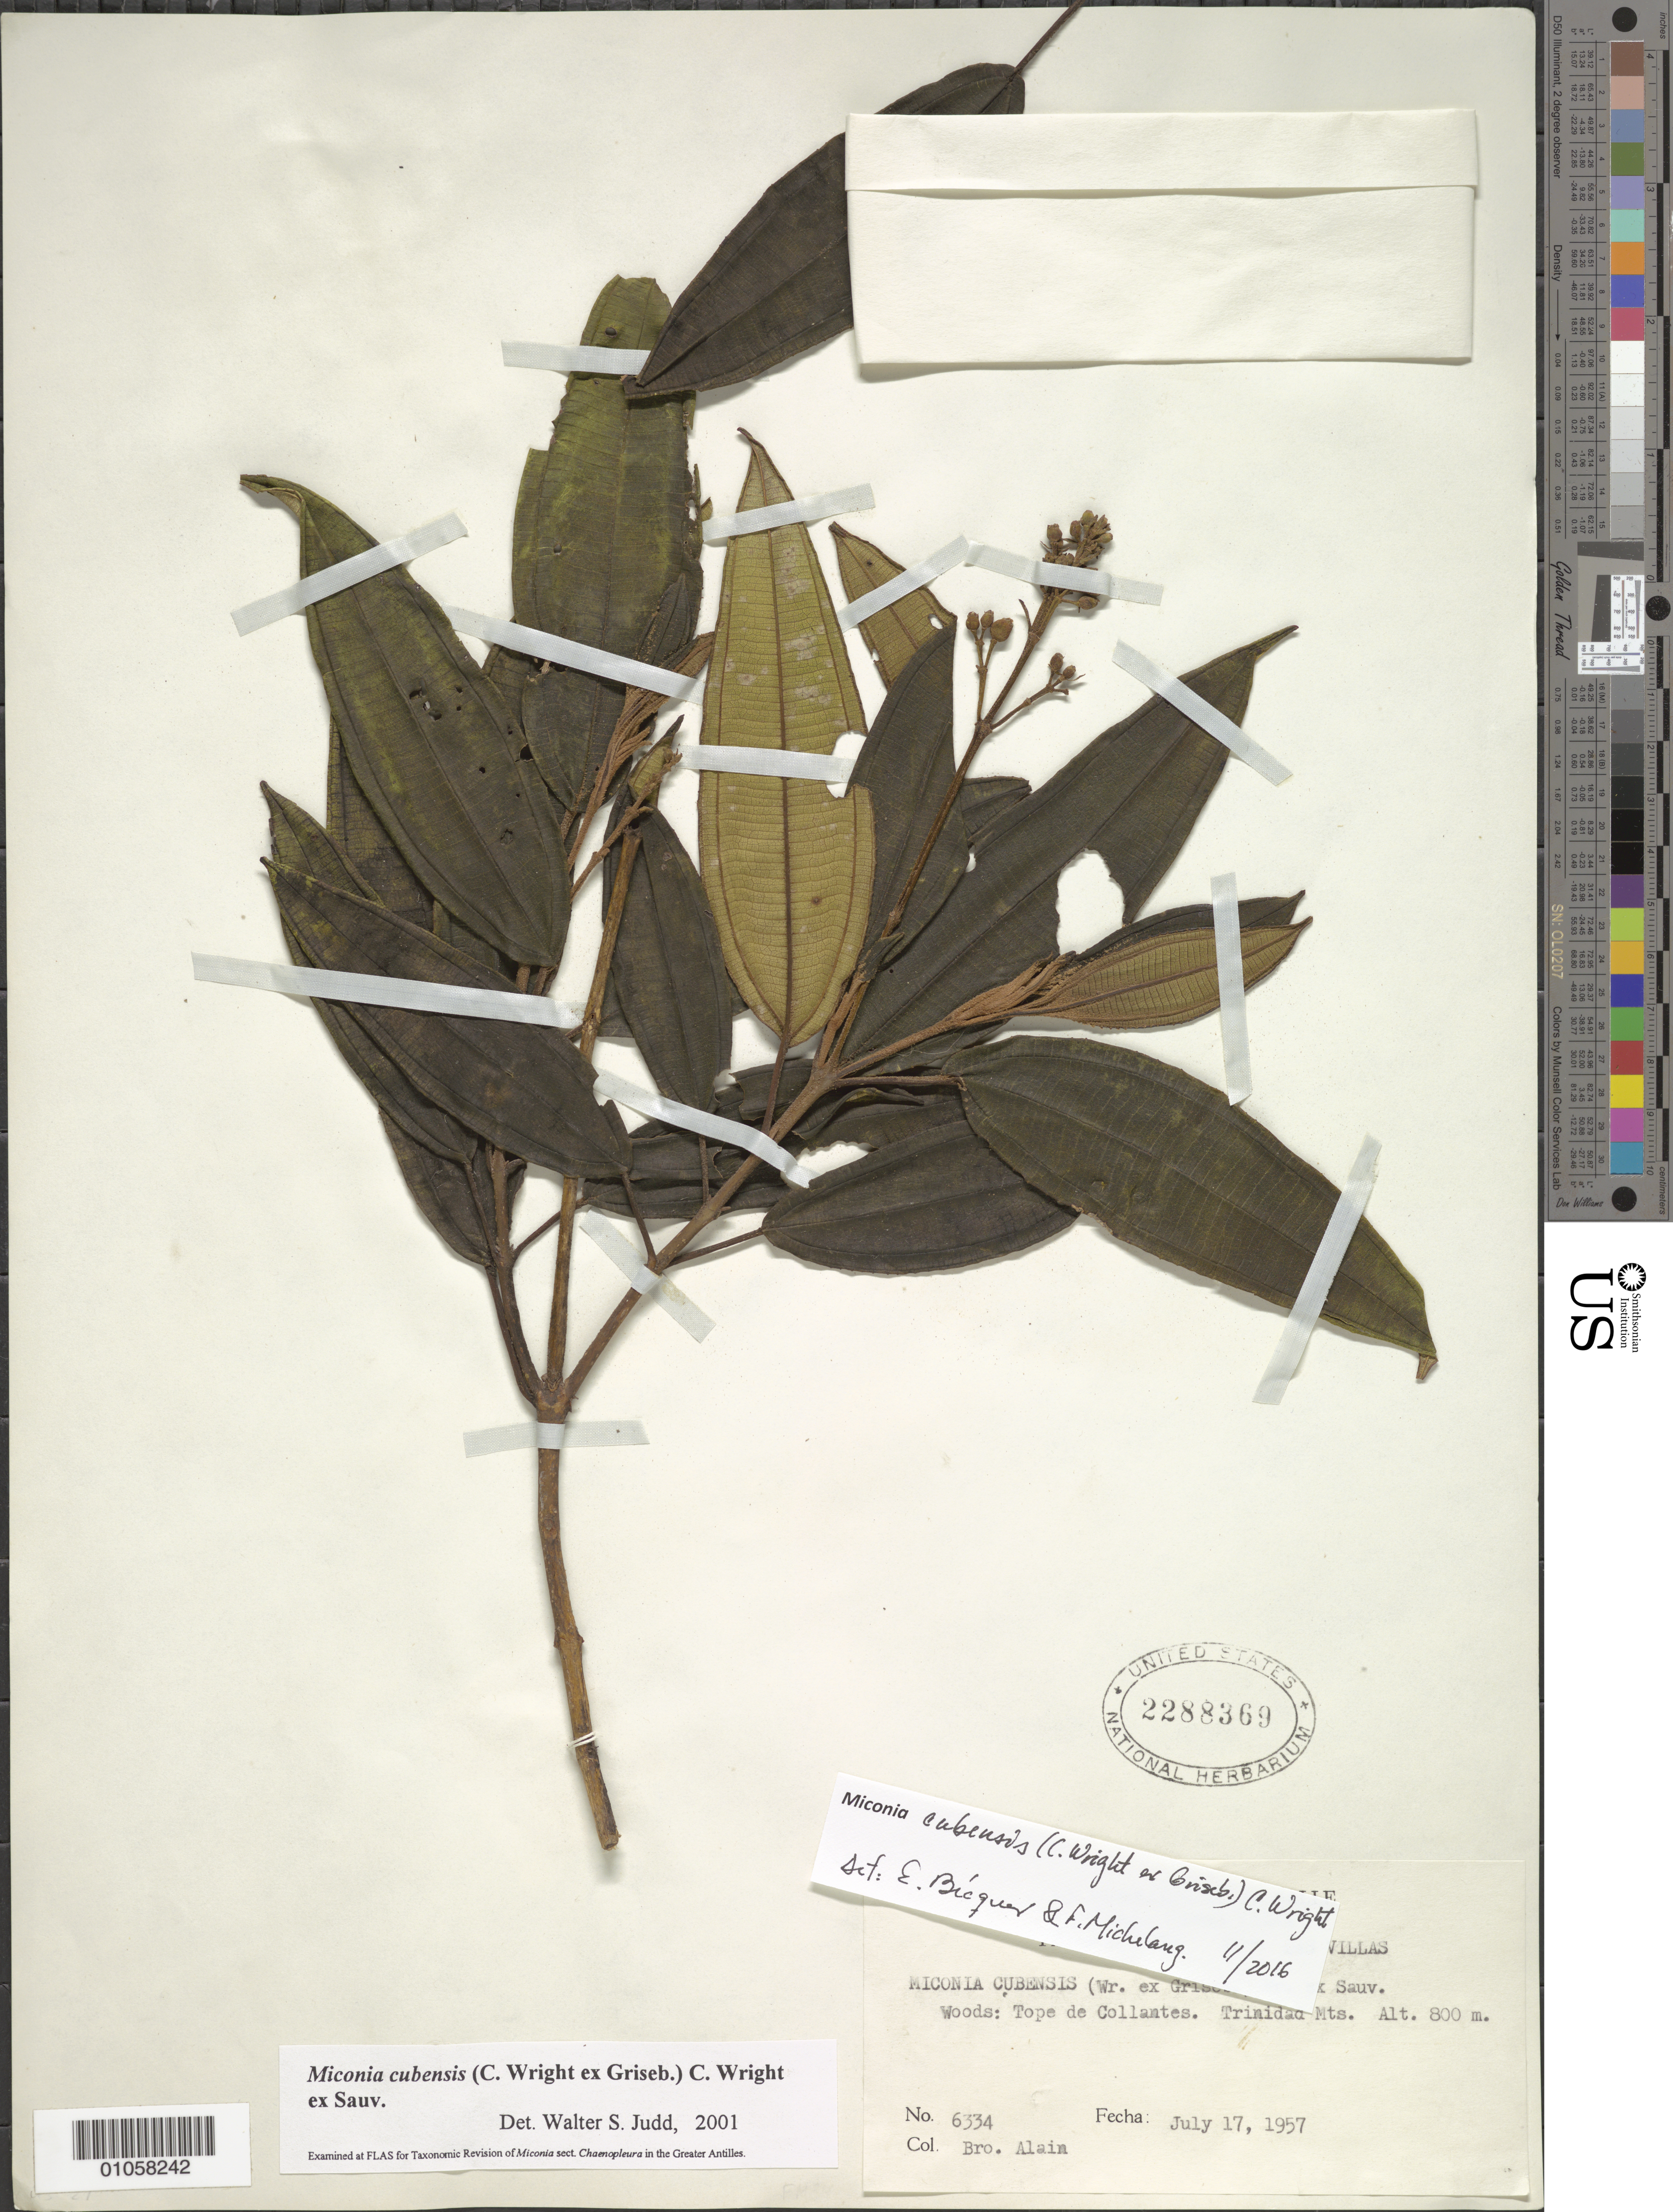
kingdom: Plantae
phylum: Tracheophyta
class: Magnoliopsida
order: Myrtales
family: Melastomataceae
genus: Miconia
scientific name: Miconia cubensis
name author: (C. Wright ex Griseb.) C. Wright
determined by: Judd, Walter S.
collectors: A. H. Liogier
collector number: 6334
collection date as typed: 17 Jul 1957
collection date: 1957-07-17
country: Cuba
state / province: Las Villas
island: Cuba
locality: Tope de Collantes, Trinidad Mts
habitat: Woods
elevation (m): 800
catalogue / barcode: US 2288369